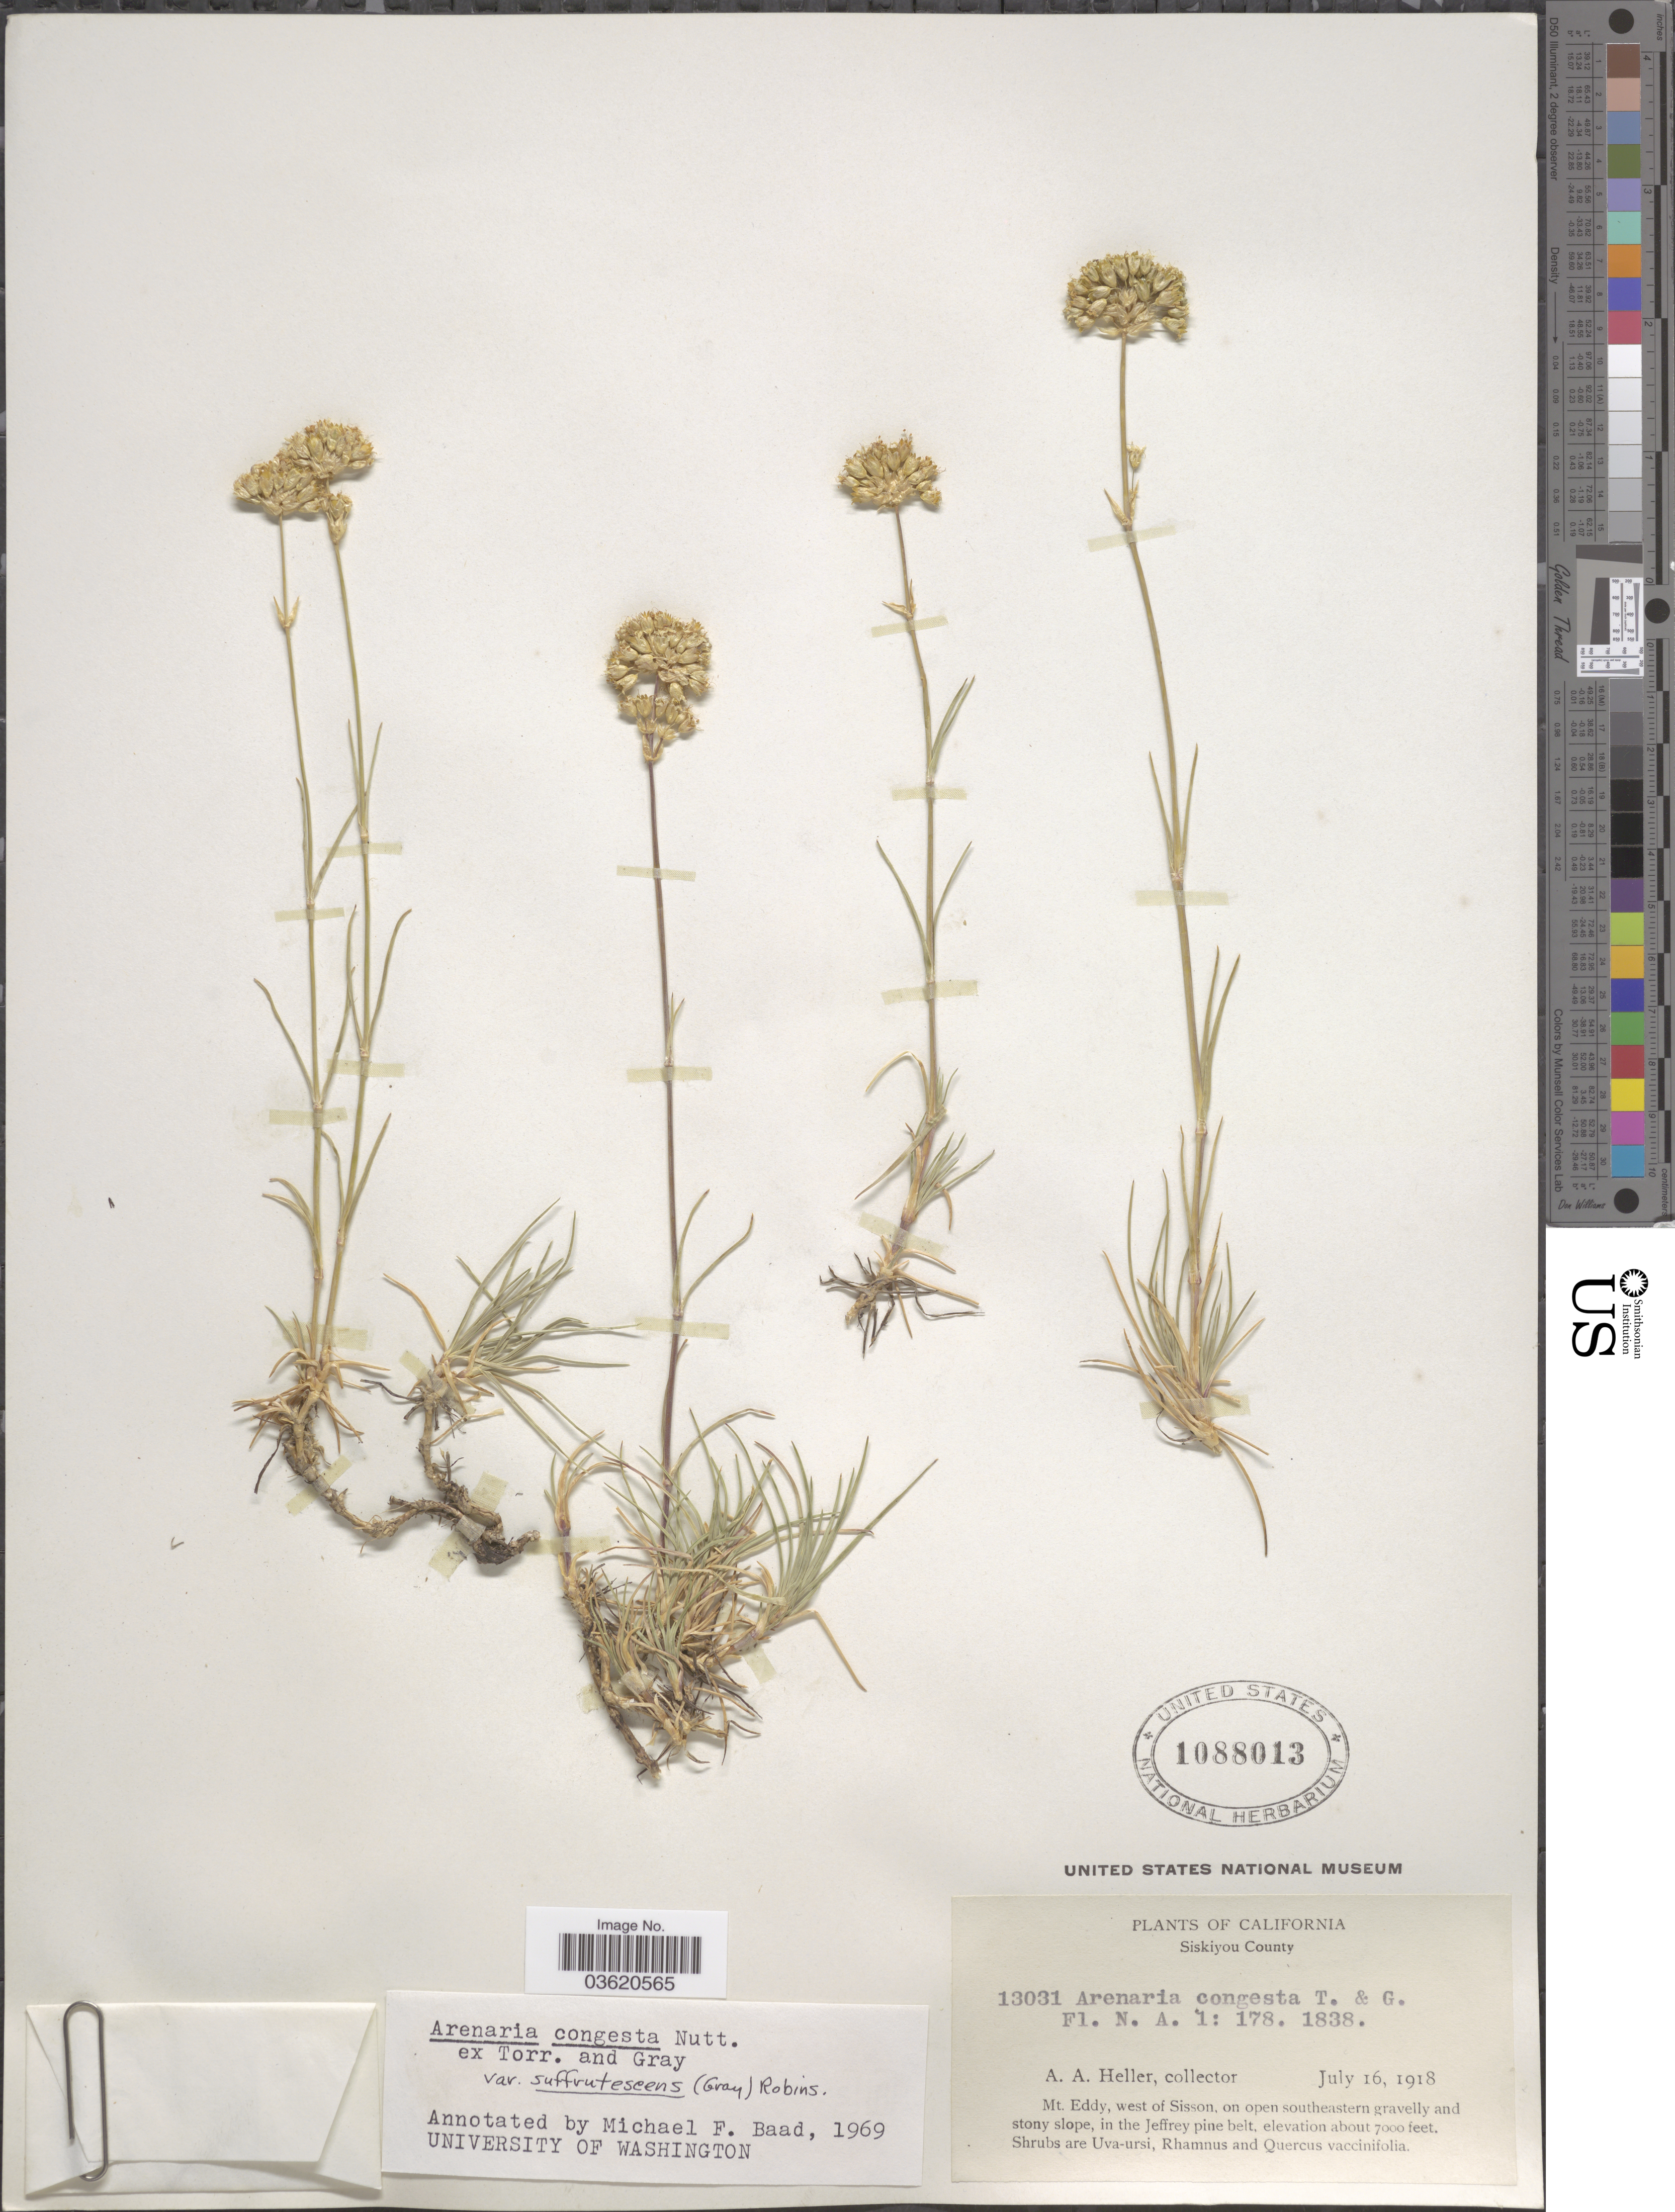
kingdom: Plantae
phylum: Tracheophyta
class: Magnoliopsida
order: Caryophyllales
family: Caryophyllaceae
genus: Eremogone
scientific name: Eremogone congesta var. suffrutescens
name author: (A. Gray) R.L. Hartm. & Rabeler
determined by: Strong, Mark T., (BOT), Smithsonian Institution - National Museum of Natural History (UNITED STATES)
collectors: A. A. Heller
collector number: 13031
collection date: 1918-07-16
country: United States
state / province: California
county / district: Siskiyou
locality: Siskiyou County. Mt. Eddy, west of Sisson, on open southeastern gravelly and stony slope, in the Jeffrey pine belt.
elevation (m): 2134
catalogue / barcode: US 1088013